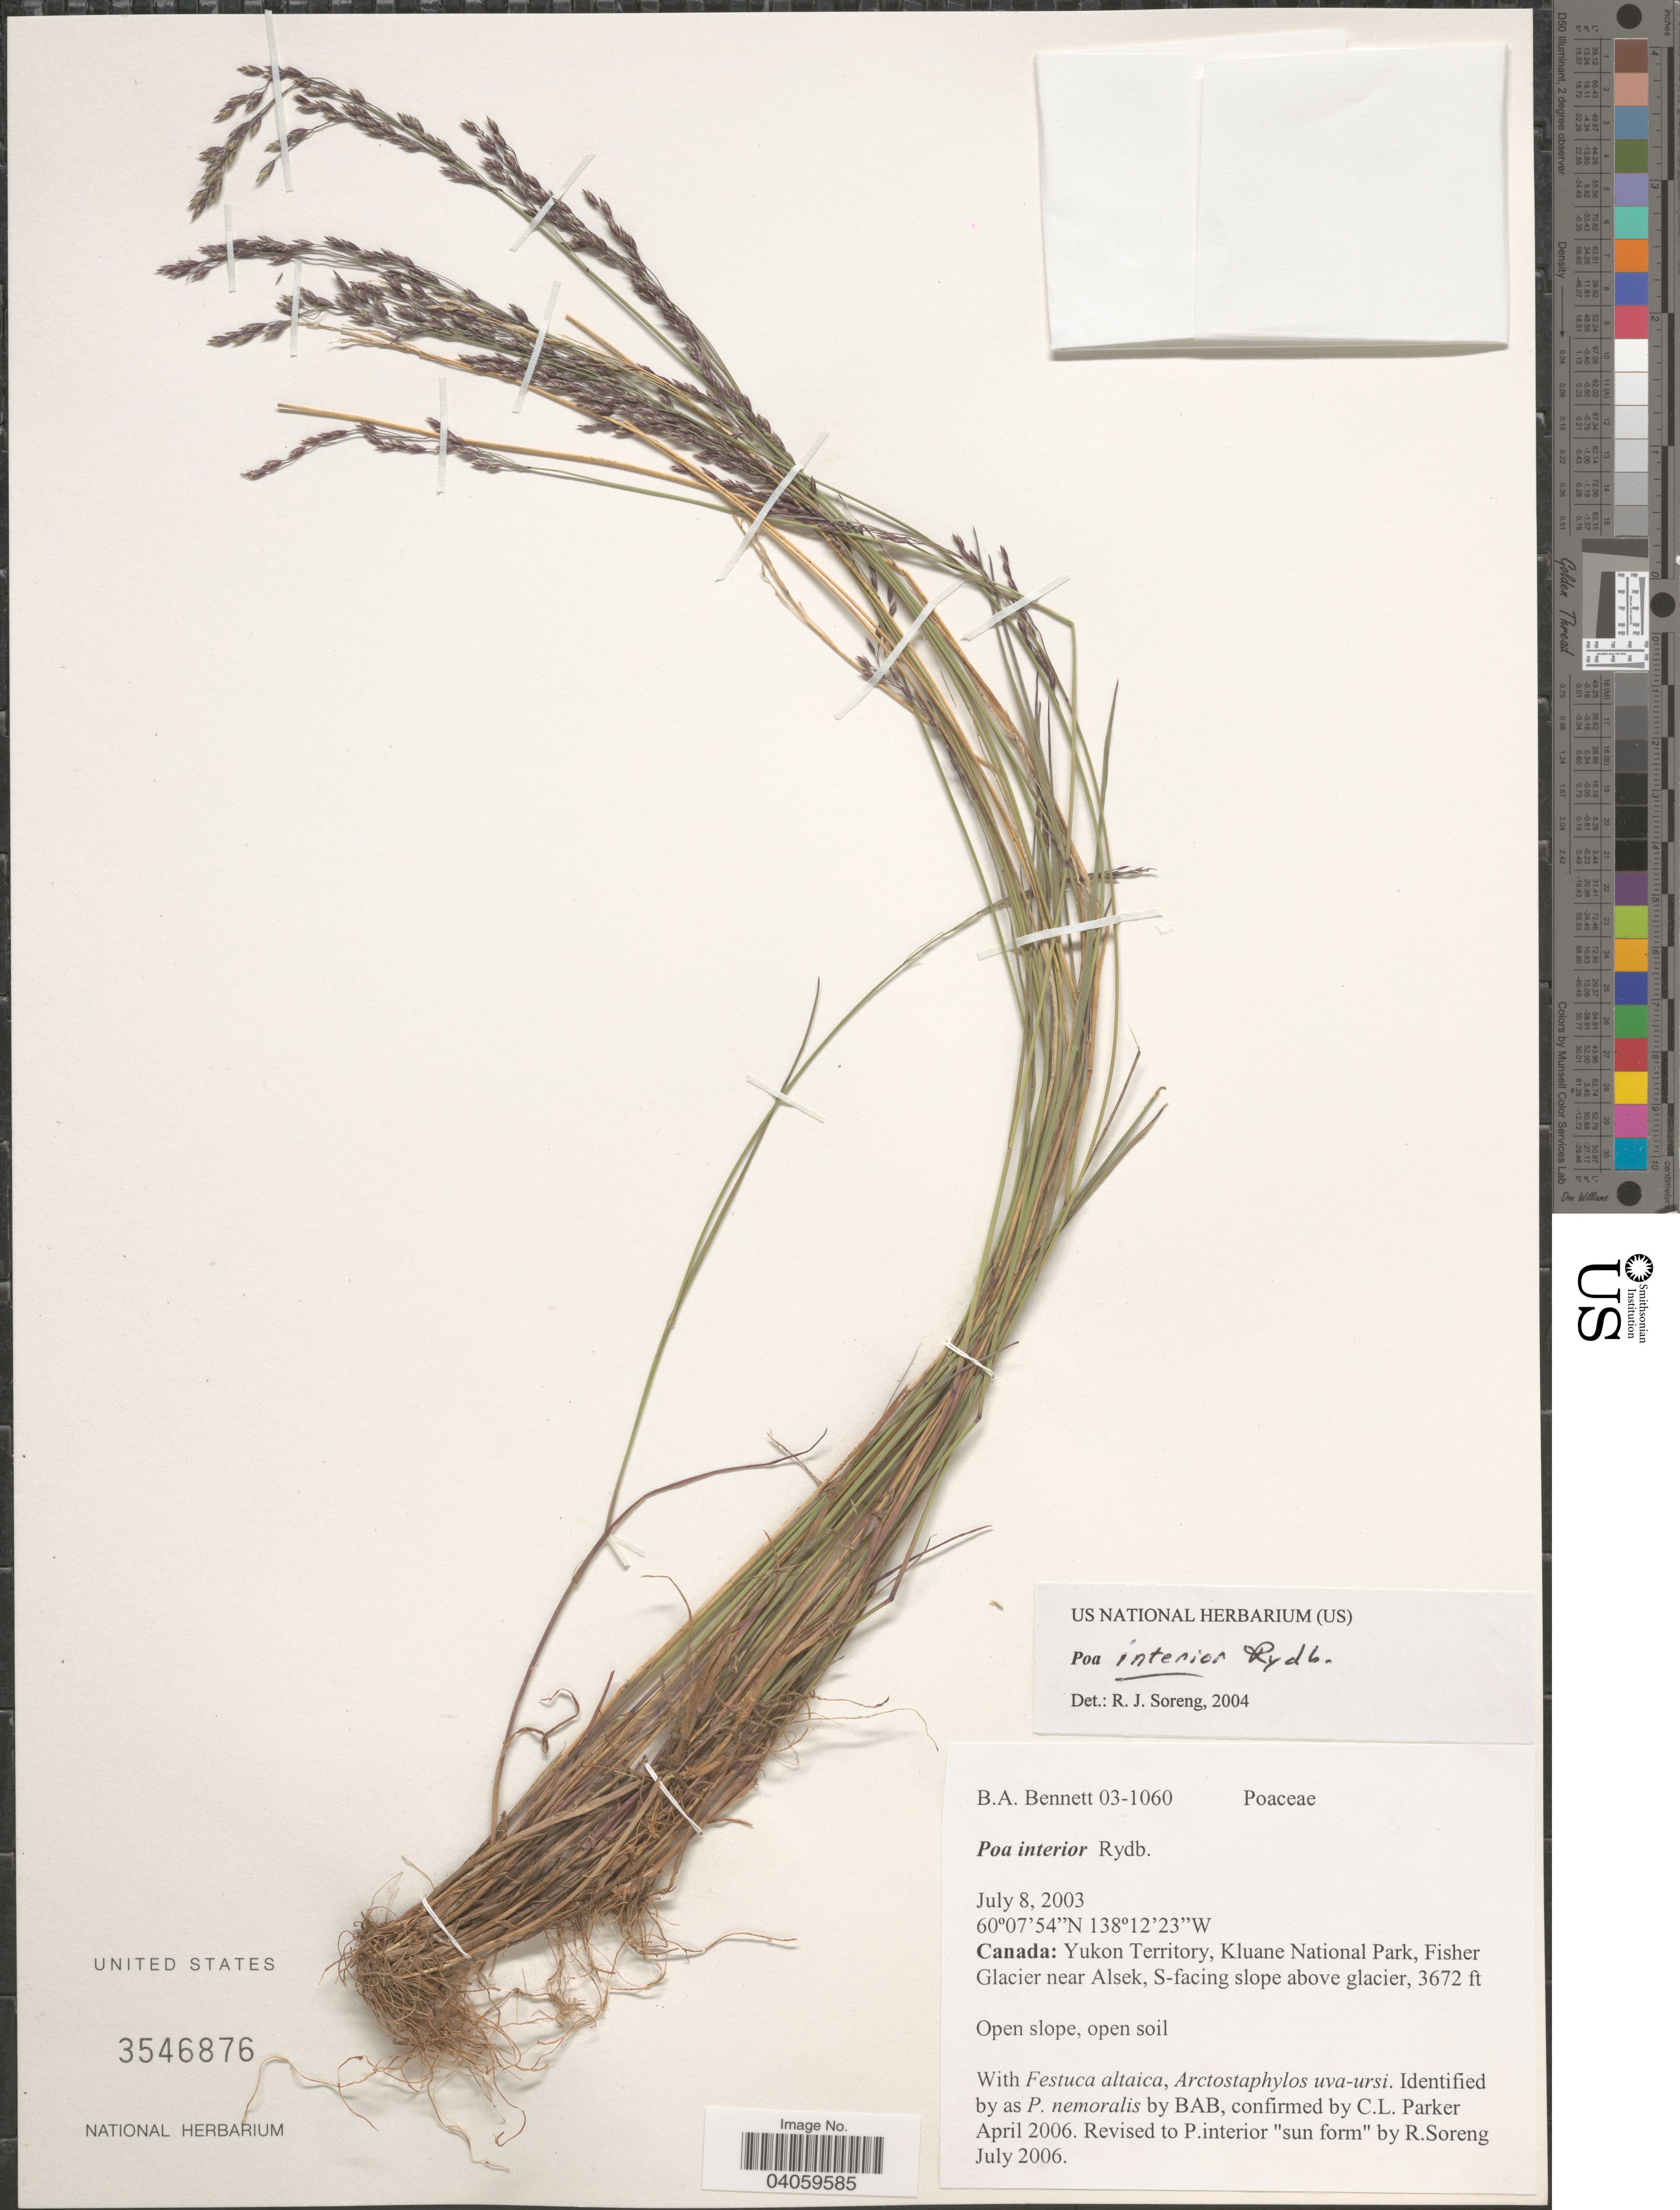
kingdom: Plantae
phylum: Tracheophyta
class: Liliopsida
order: Poales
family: Poaceae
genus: Poa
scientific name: Poa interior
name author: Rydb.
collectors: B. A. Bennett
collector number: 03-1060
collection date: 2003-07-08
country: Canada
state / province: Yukon Territory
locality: Kluane National Park, Fisher Glacier near Alsek, S-facing slope above glacier.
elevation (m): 1119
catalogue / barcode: US 3546876